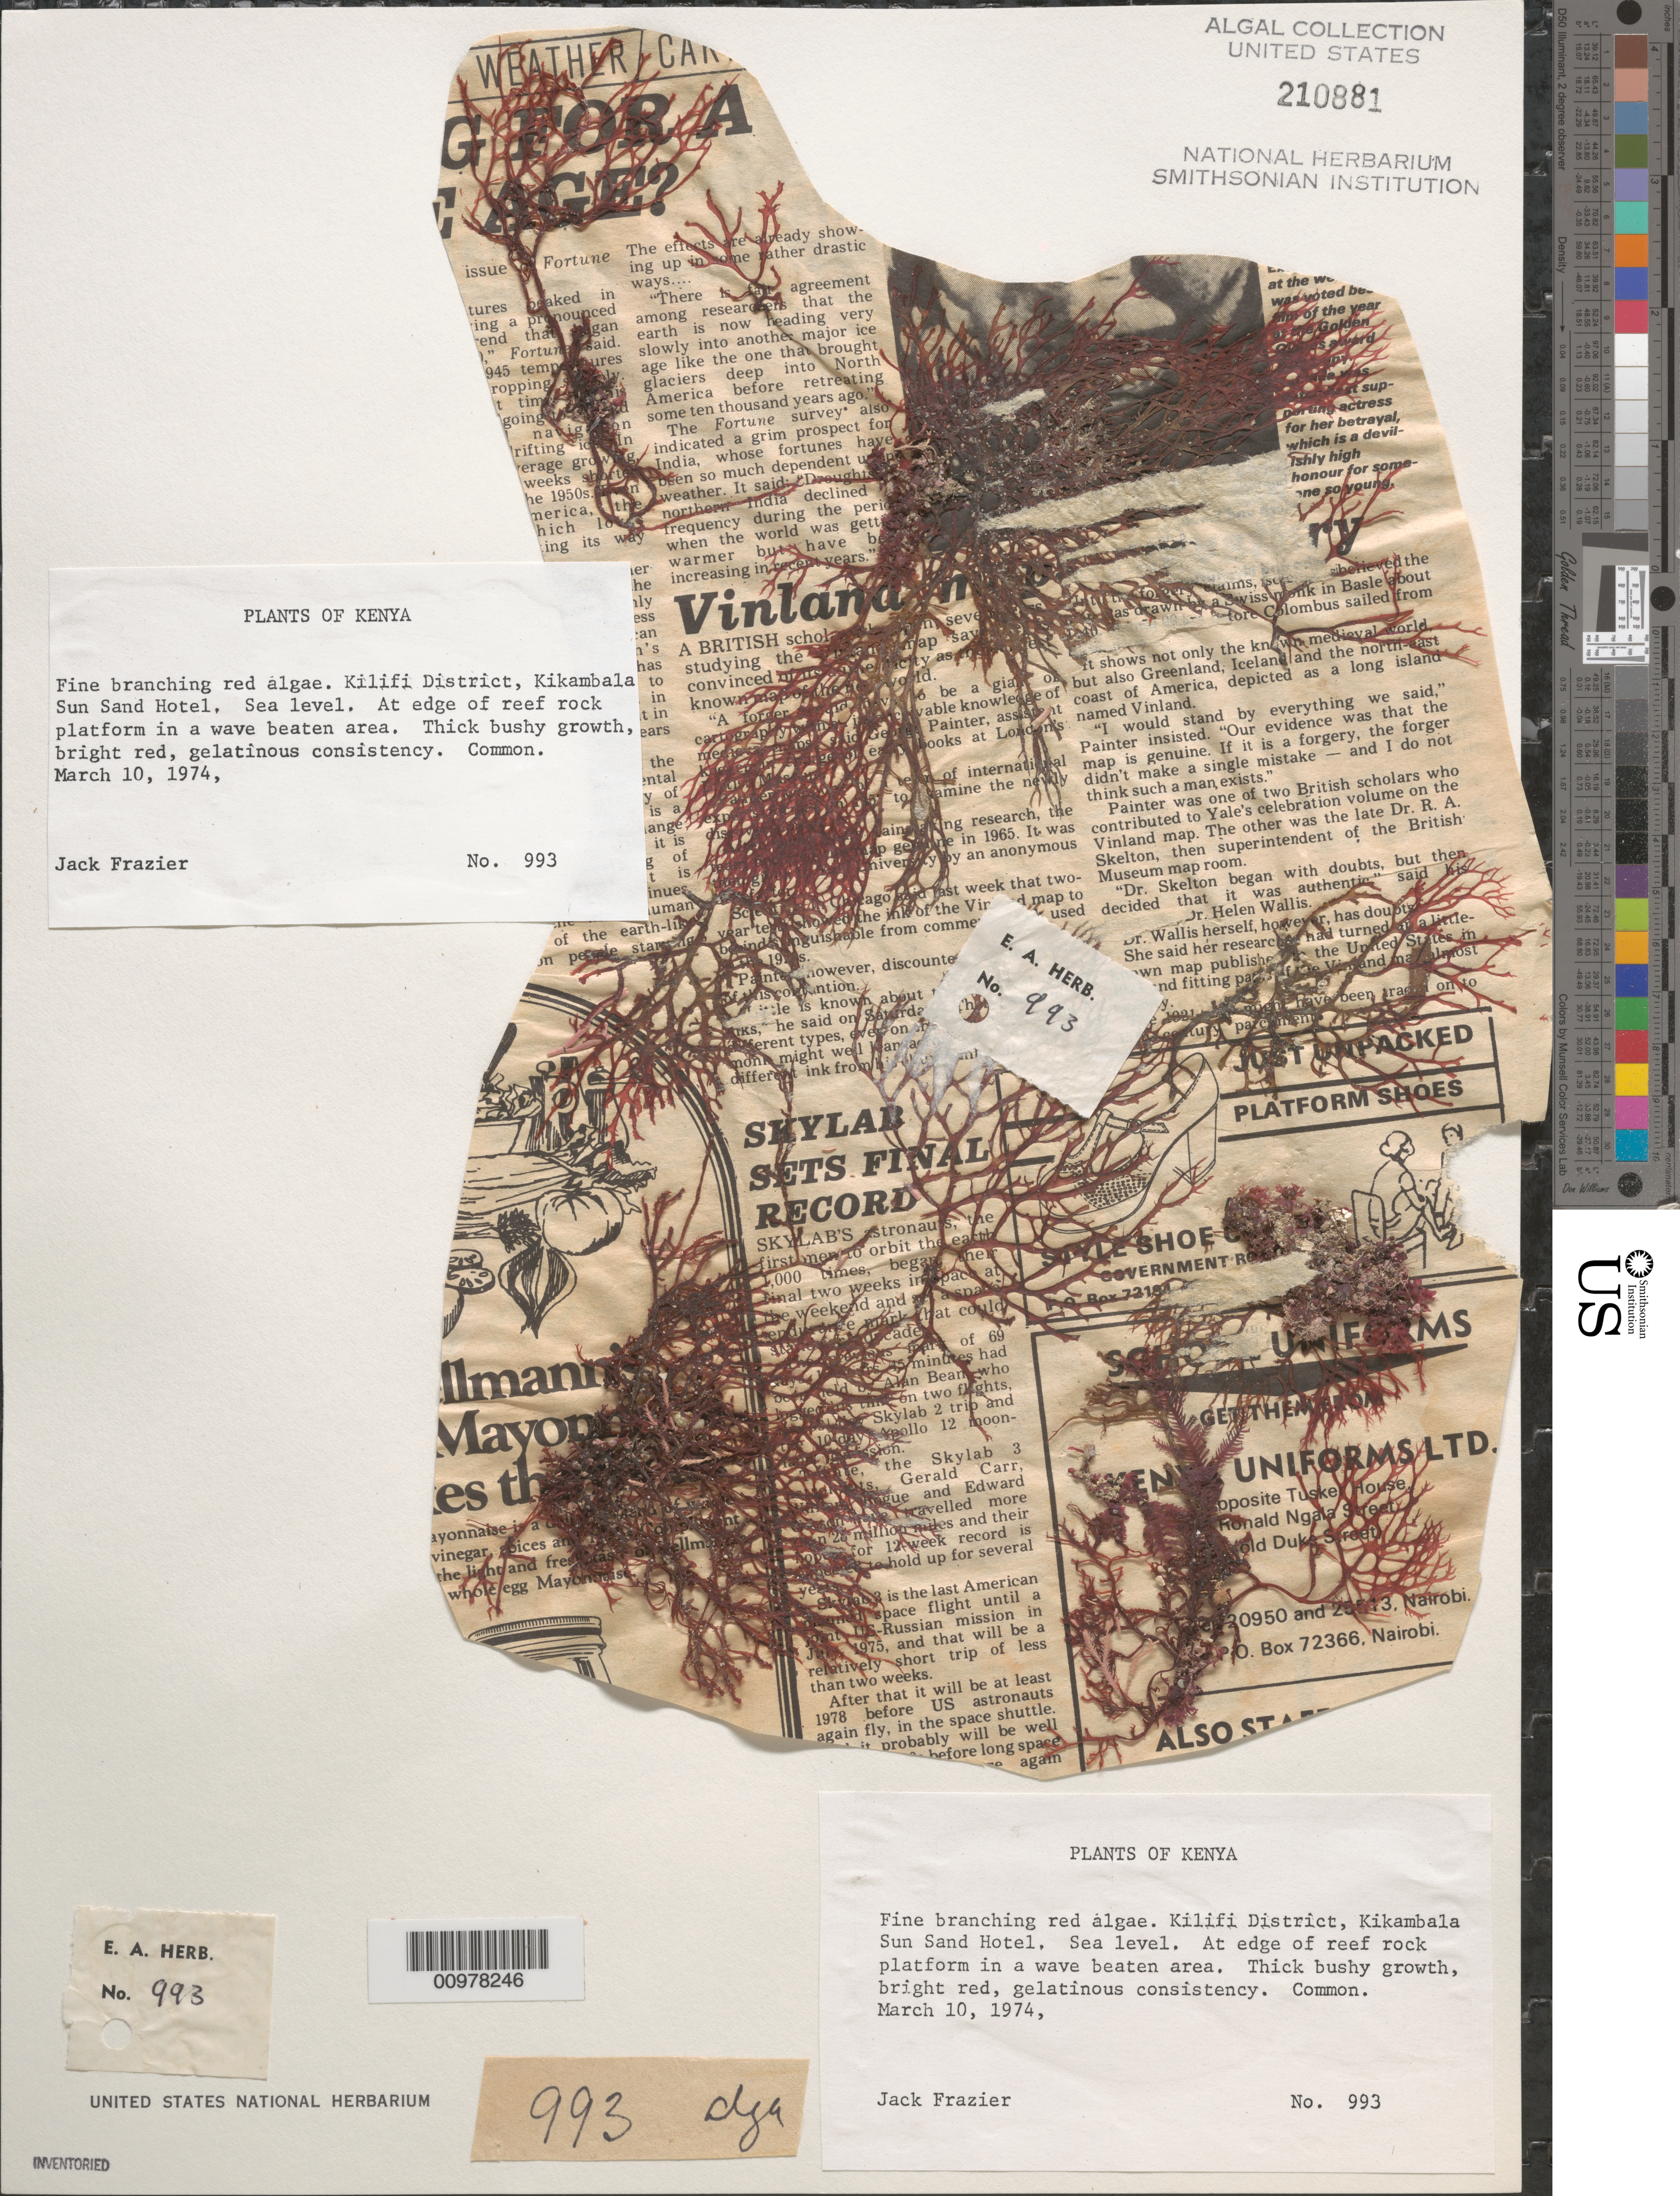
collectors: J. Frazier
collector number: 993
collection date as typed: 10 Mar 1974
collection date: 1974-03-10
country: Kenya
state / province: Kilifi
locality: Kikambala Sun Sand Hotel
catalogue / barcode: US 210881